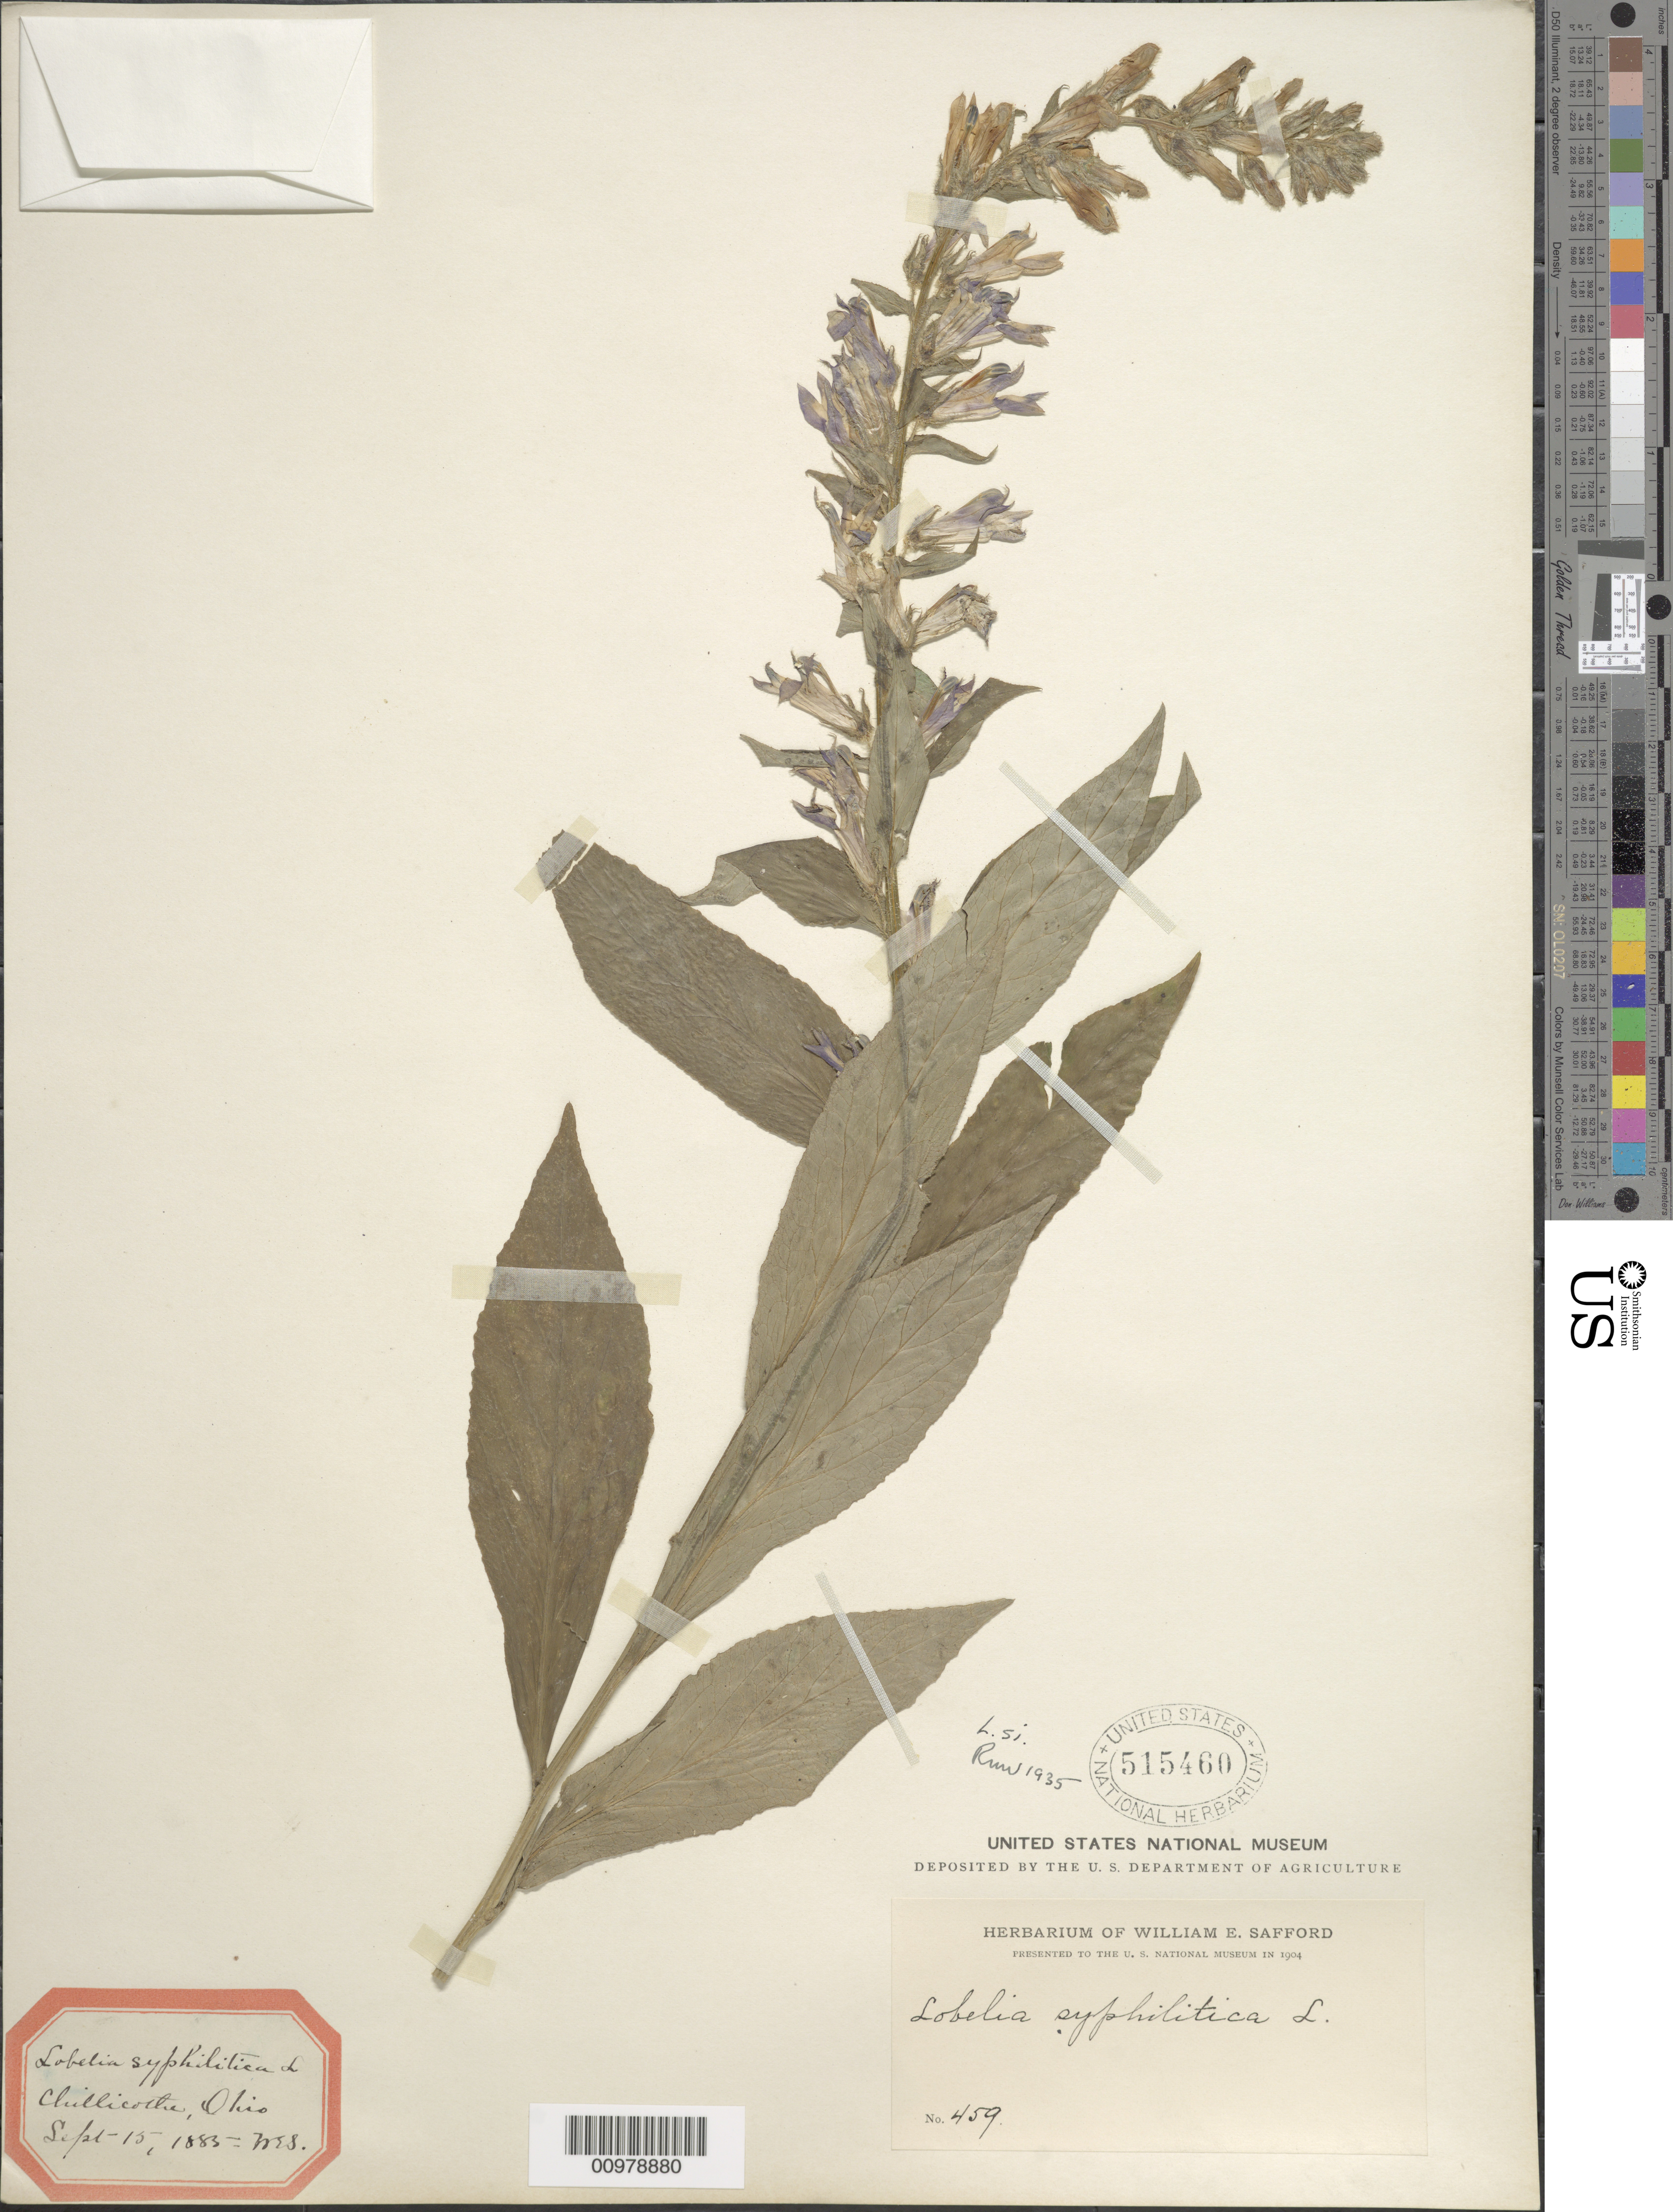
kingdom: Plantae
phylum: Tracheophyta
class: Magnoliopsida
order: Asterales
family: Campanulaceae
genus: Lobelia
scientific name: Lobelia siphilitica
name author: L.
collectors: W. E. Safford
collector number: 459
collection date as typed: Sept 15, 1885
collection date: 1885-09-15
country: United States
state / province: Ohio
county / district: Ross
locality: Chillicothe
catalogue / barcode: US 515460